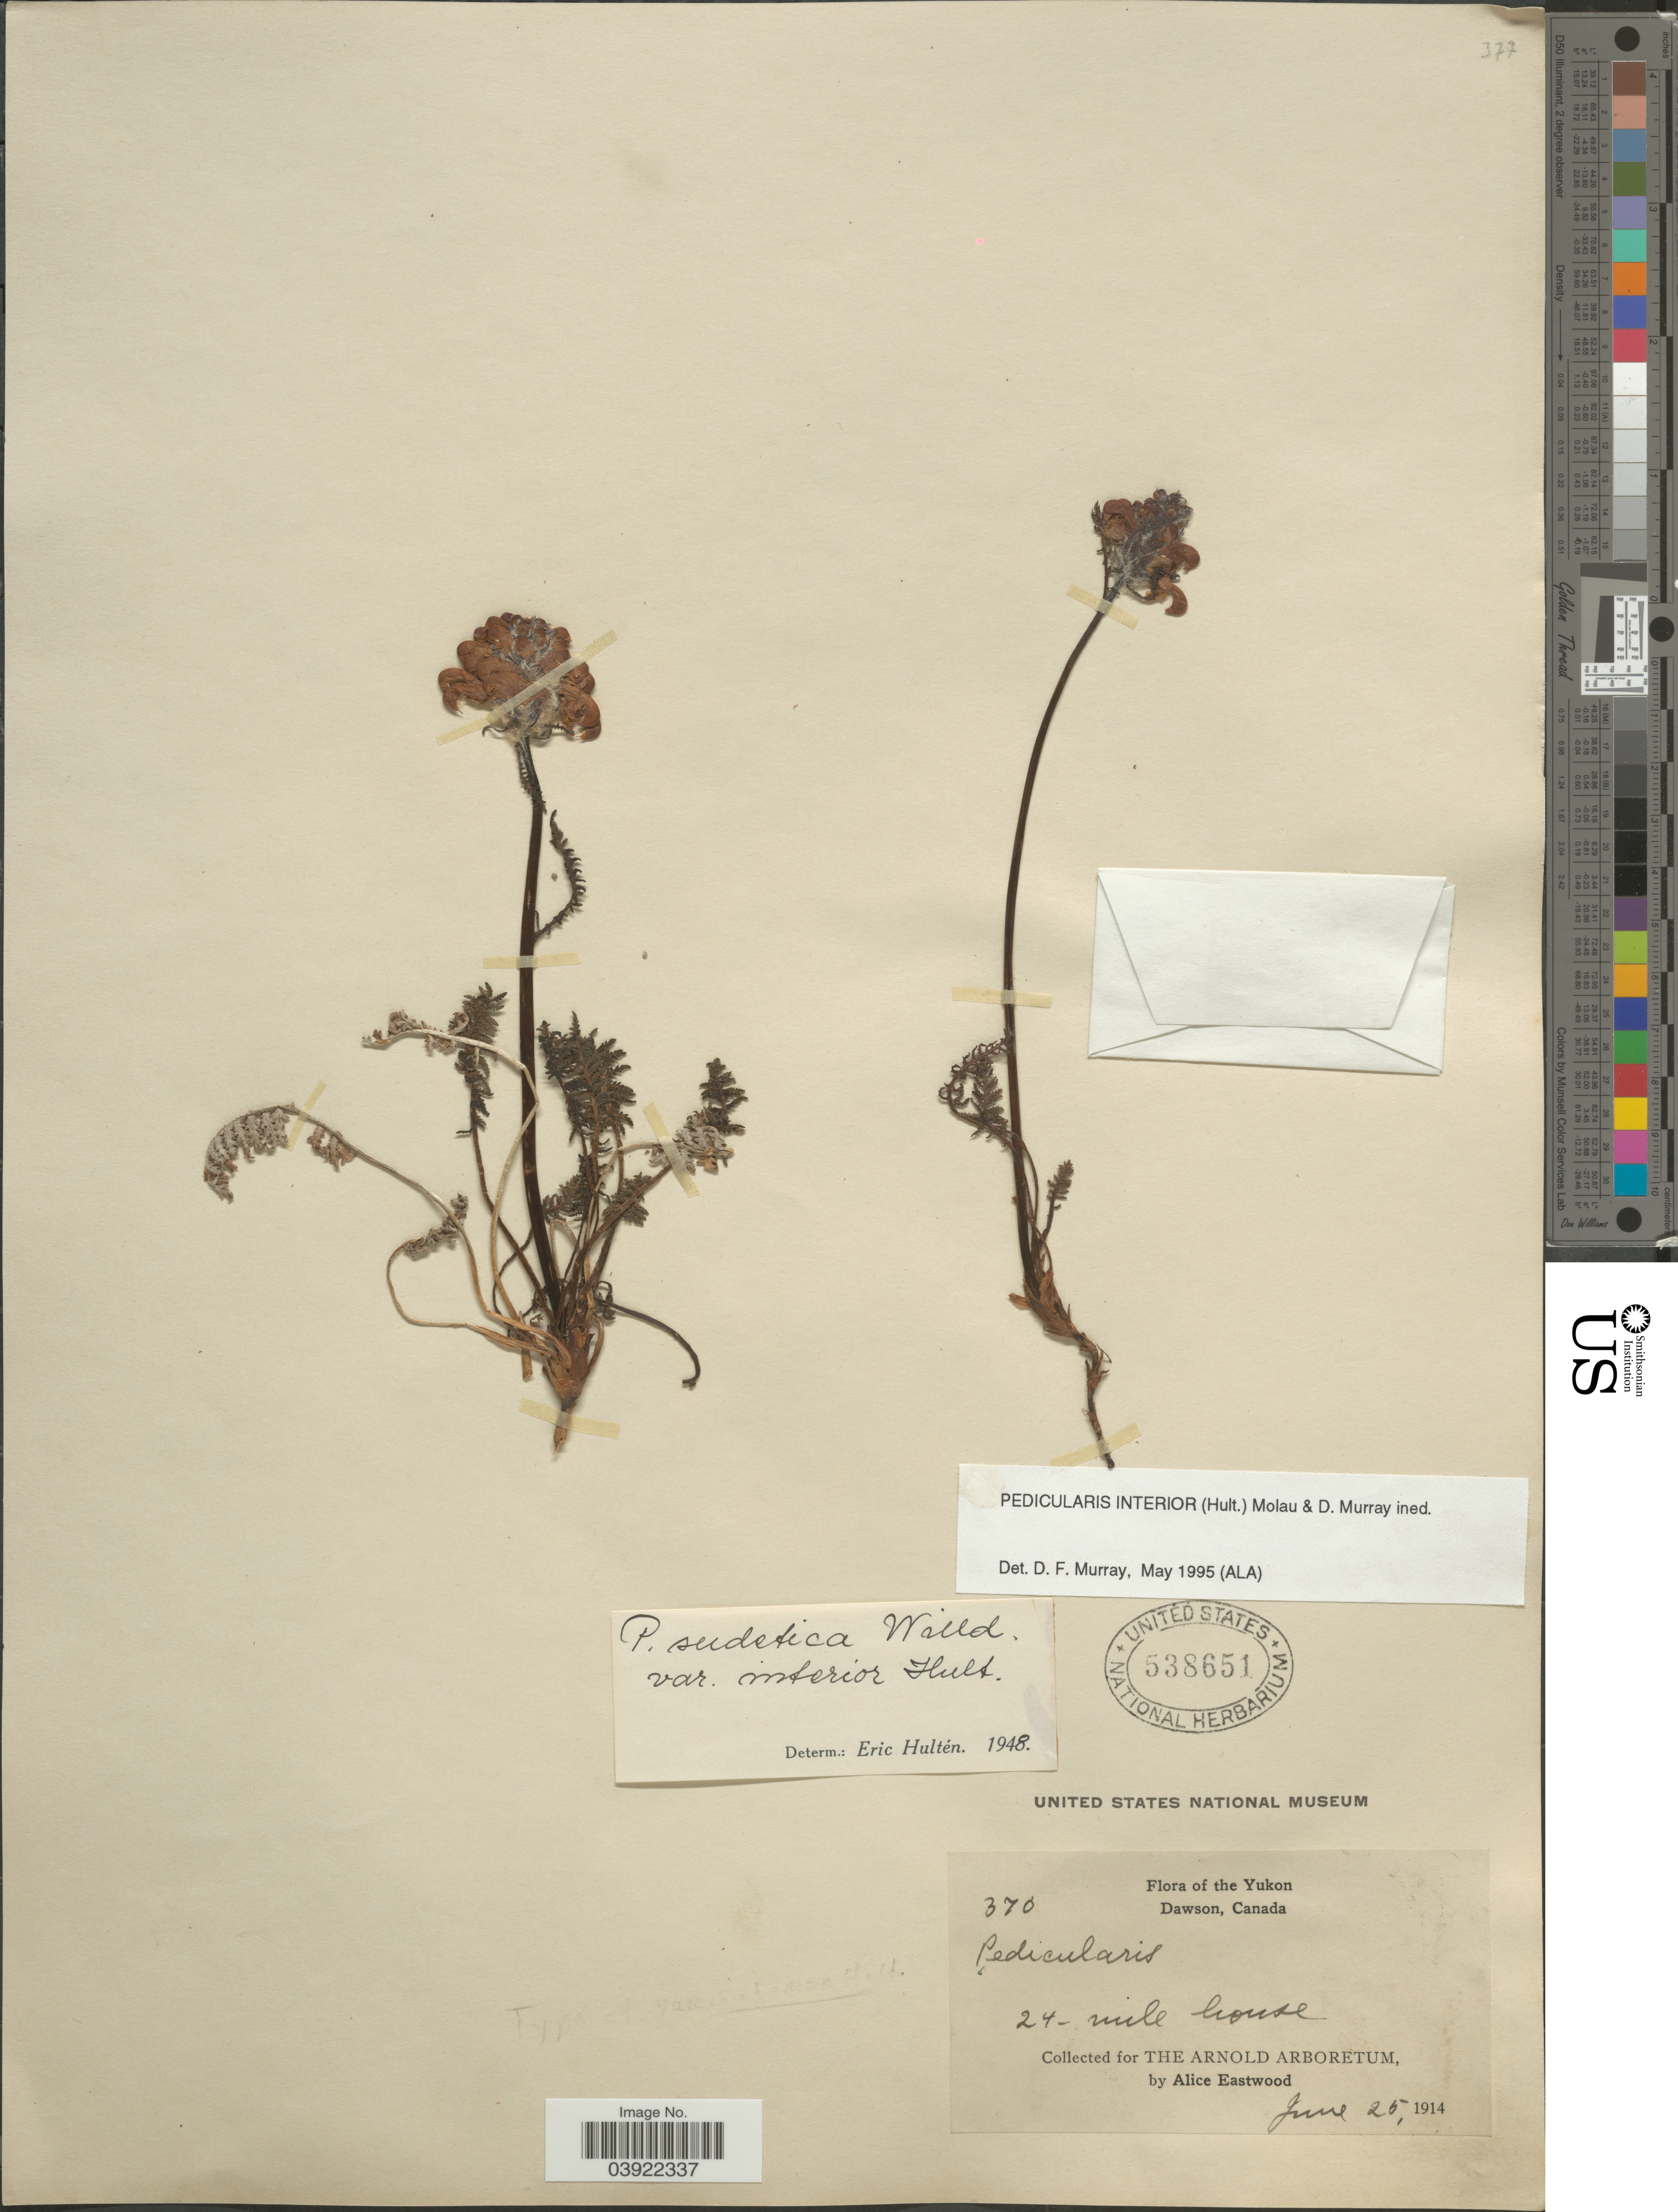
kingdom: Plantae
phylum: Tracheophyta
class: Magnoliopsida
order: Lamiales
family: Orobanchaceae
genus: Pedicularis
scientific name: Pedicularis interior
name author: (Hultén) Molau & D.F. Murray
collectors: A. Eastwood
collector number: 370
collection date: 1914-06-25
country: Canada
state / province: Yukon Territory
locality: Dawson. 24-mile house.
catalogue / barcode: US 538651